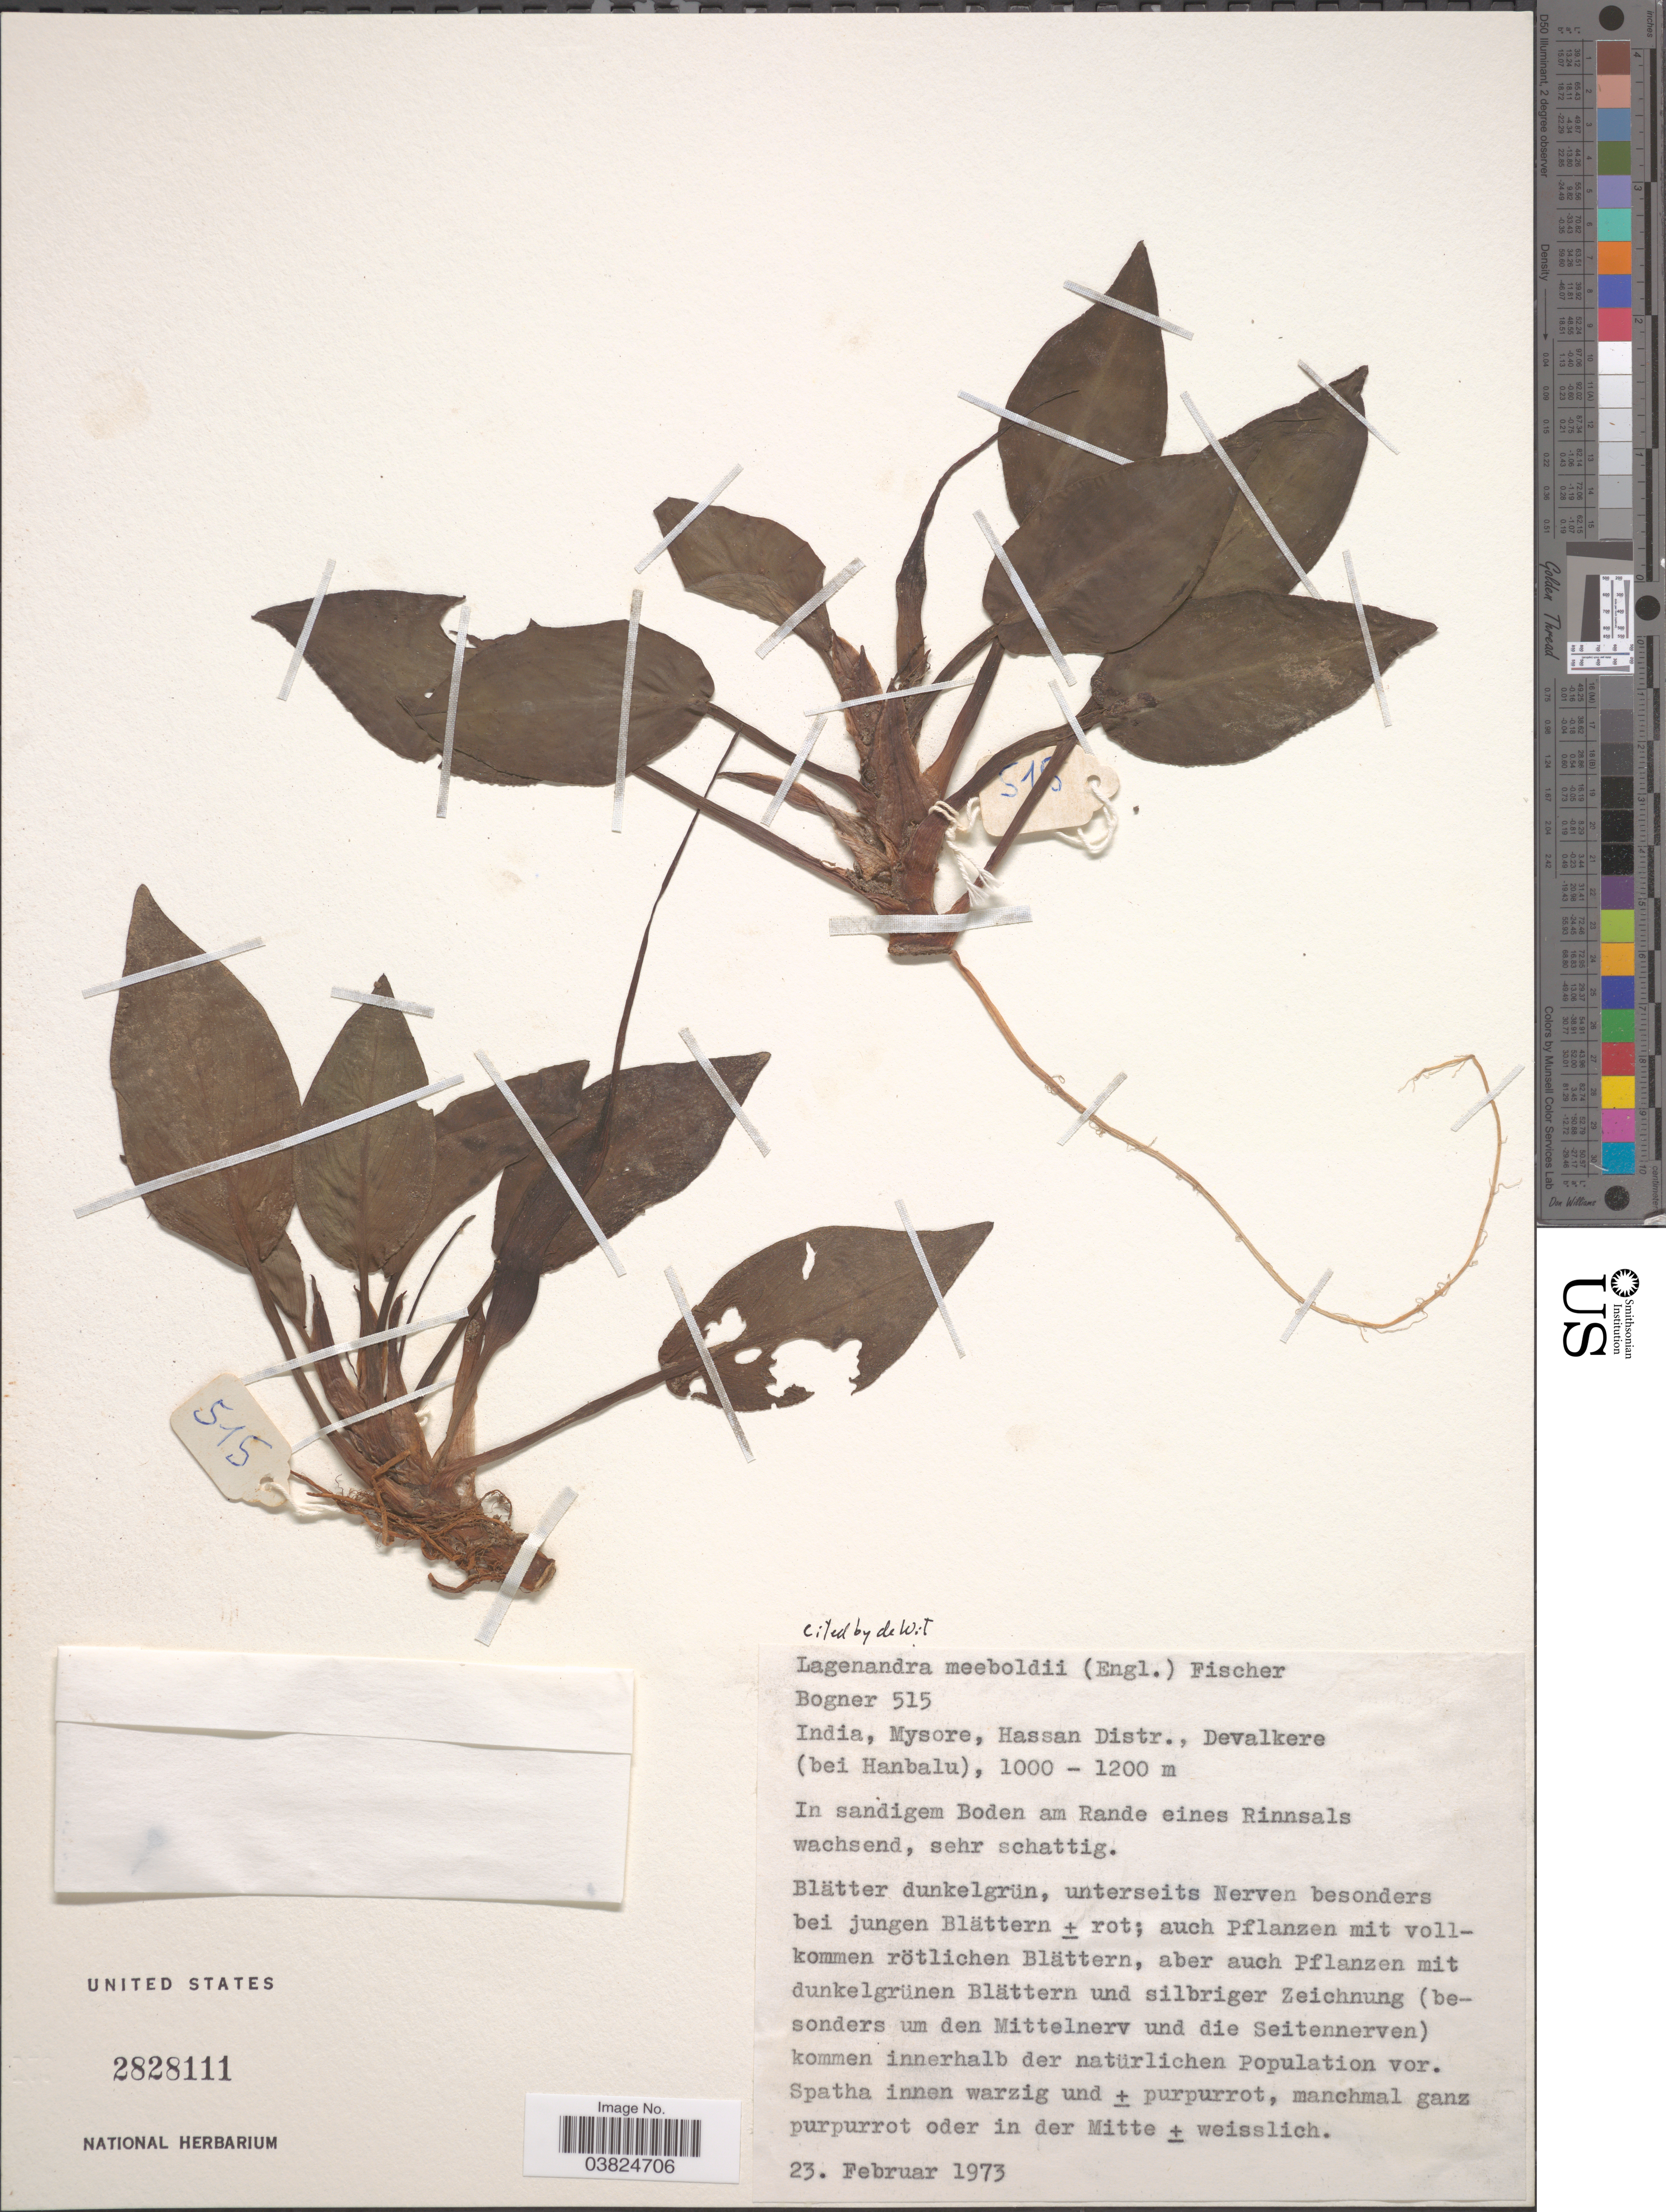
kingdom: Plantae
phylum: Tracheophyta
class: Liliopsida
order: Alismatales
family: Araceae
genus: Lagenandra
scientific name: Lagenandra meeboldii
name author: (Engl.) C.E.C. Fisch.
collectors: Bogner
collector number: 515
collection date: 1973-02-23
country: India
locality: Mysore, Hassan Distr., Devalkere (bei Hanbalu).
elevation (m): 1000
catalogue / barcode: US 2828111